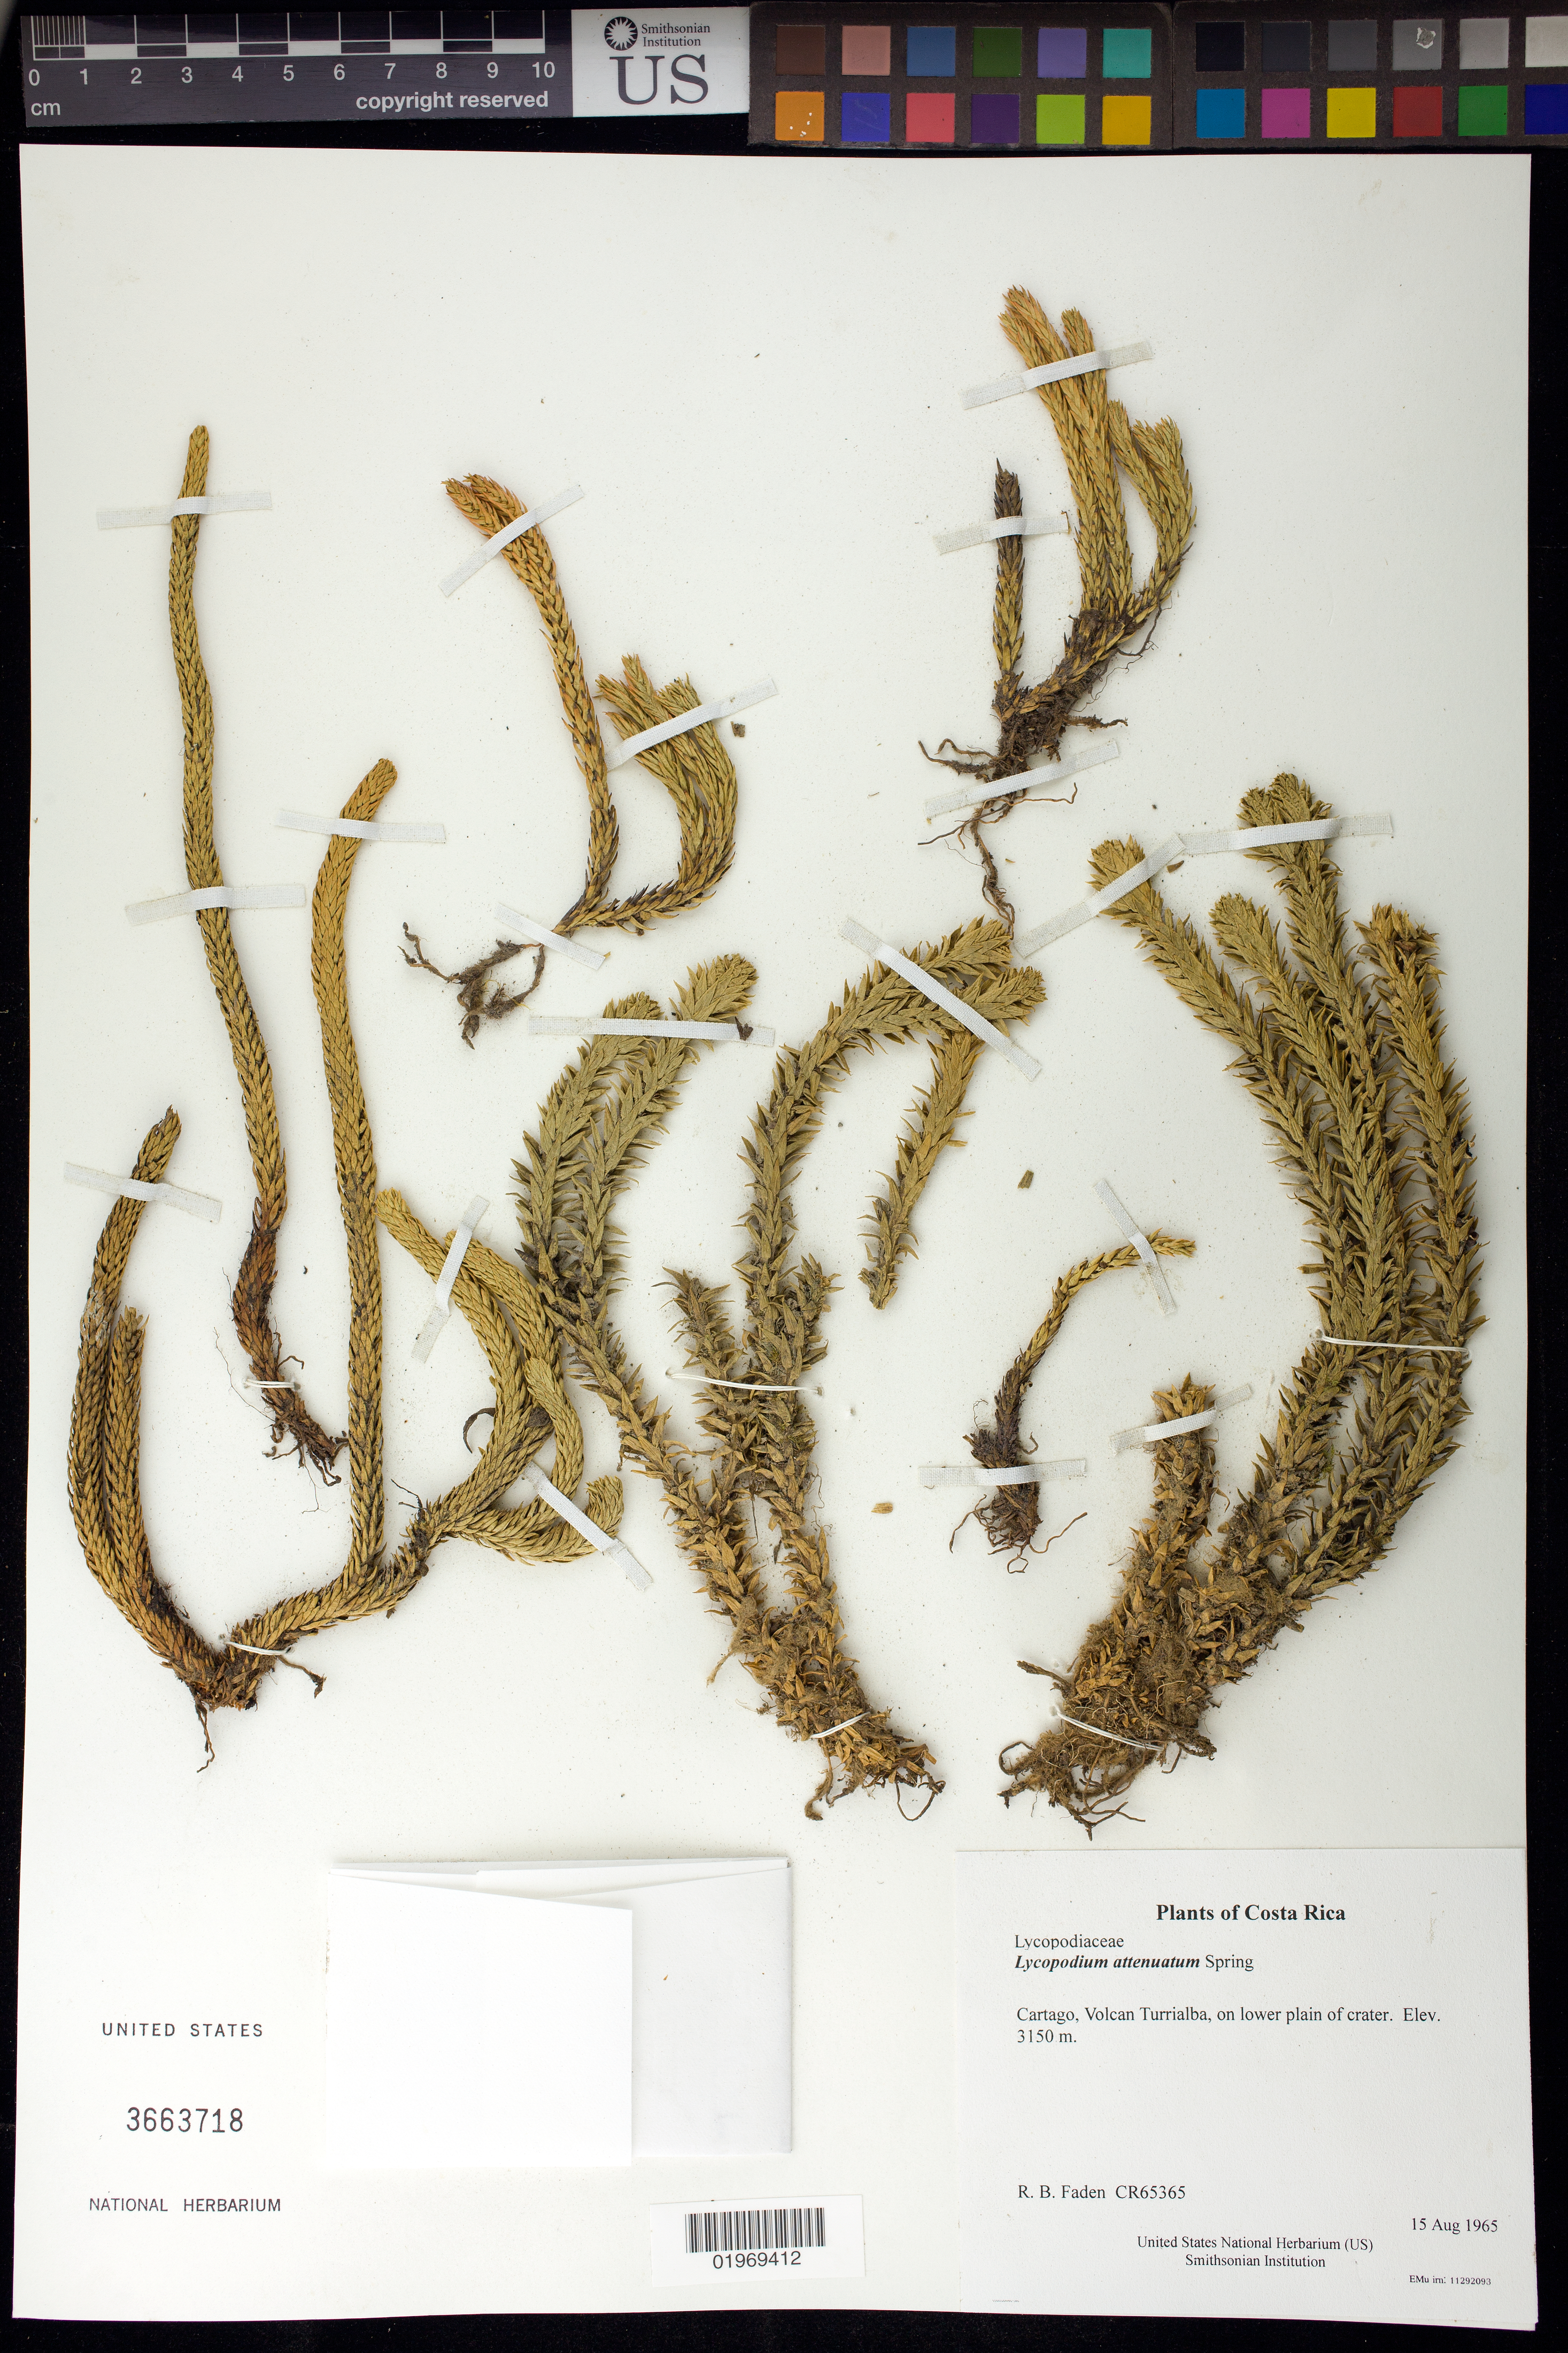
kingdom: Plantae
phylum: Tracheophyta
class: Lycopodiopsida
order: Lycopodiales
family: Lycopodiaceae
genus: Phlegmariurus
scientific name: Phlegmariurus attenuatus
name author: (Spring) B. Øllg.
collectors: R. B. Faden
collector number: CR65365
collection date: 1965-08-15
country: Costa Rica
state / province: Cartago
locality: Volcan Turrialba, on lower plain of crater.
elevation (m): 3150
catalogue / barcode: US 3663718